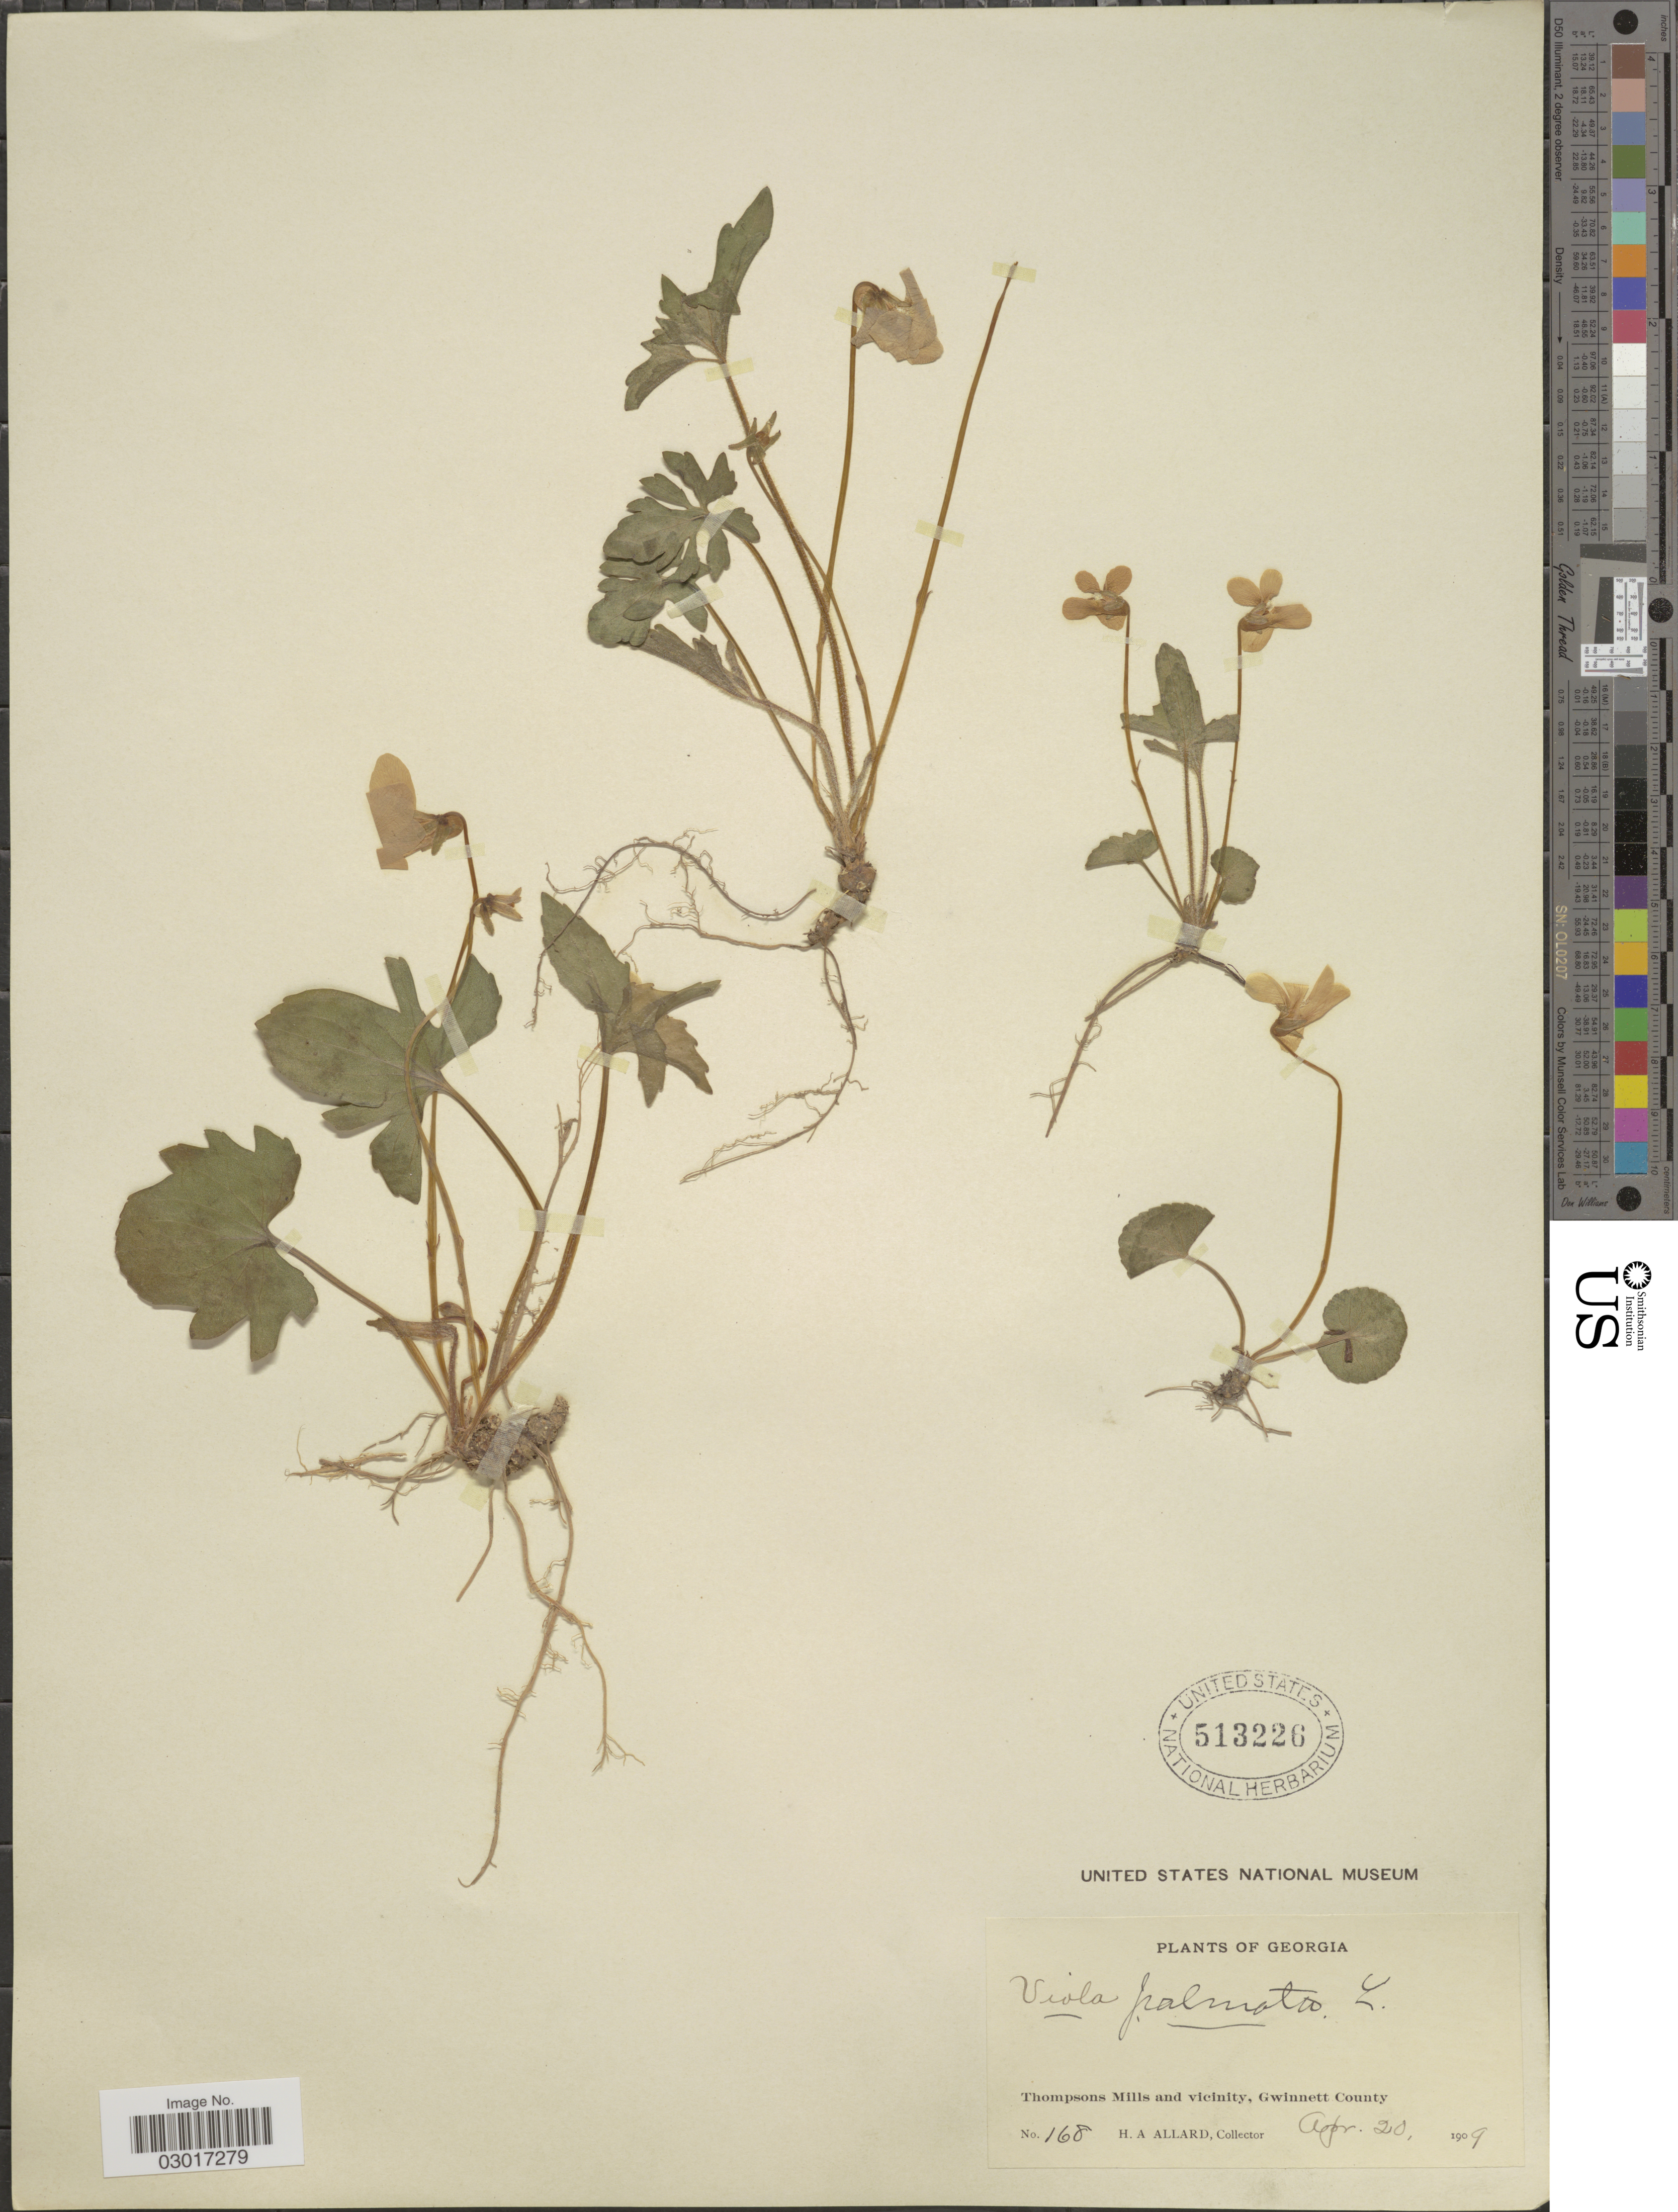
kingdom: Plantae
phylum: Tracheophyta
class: Magnoliopsida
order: Malpighiales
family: Violaceae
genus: Viola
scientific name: Viola triloba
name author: Schwein.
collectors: H. A. Allard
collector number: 168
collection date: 1909-04-20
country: United States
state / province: Georgia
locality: Thompsons Mills and vicinity, Gwinnett County.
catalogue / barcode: US 513226